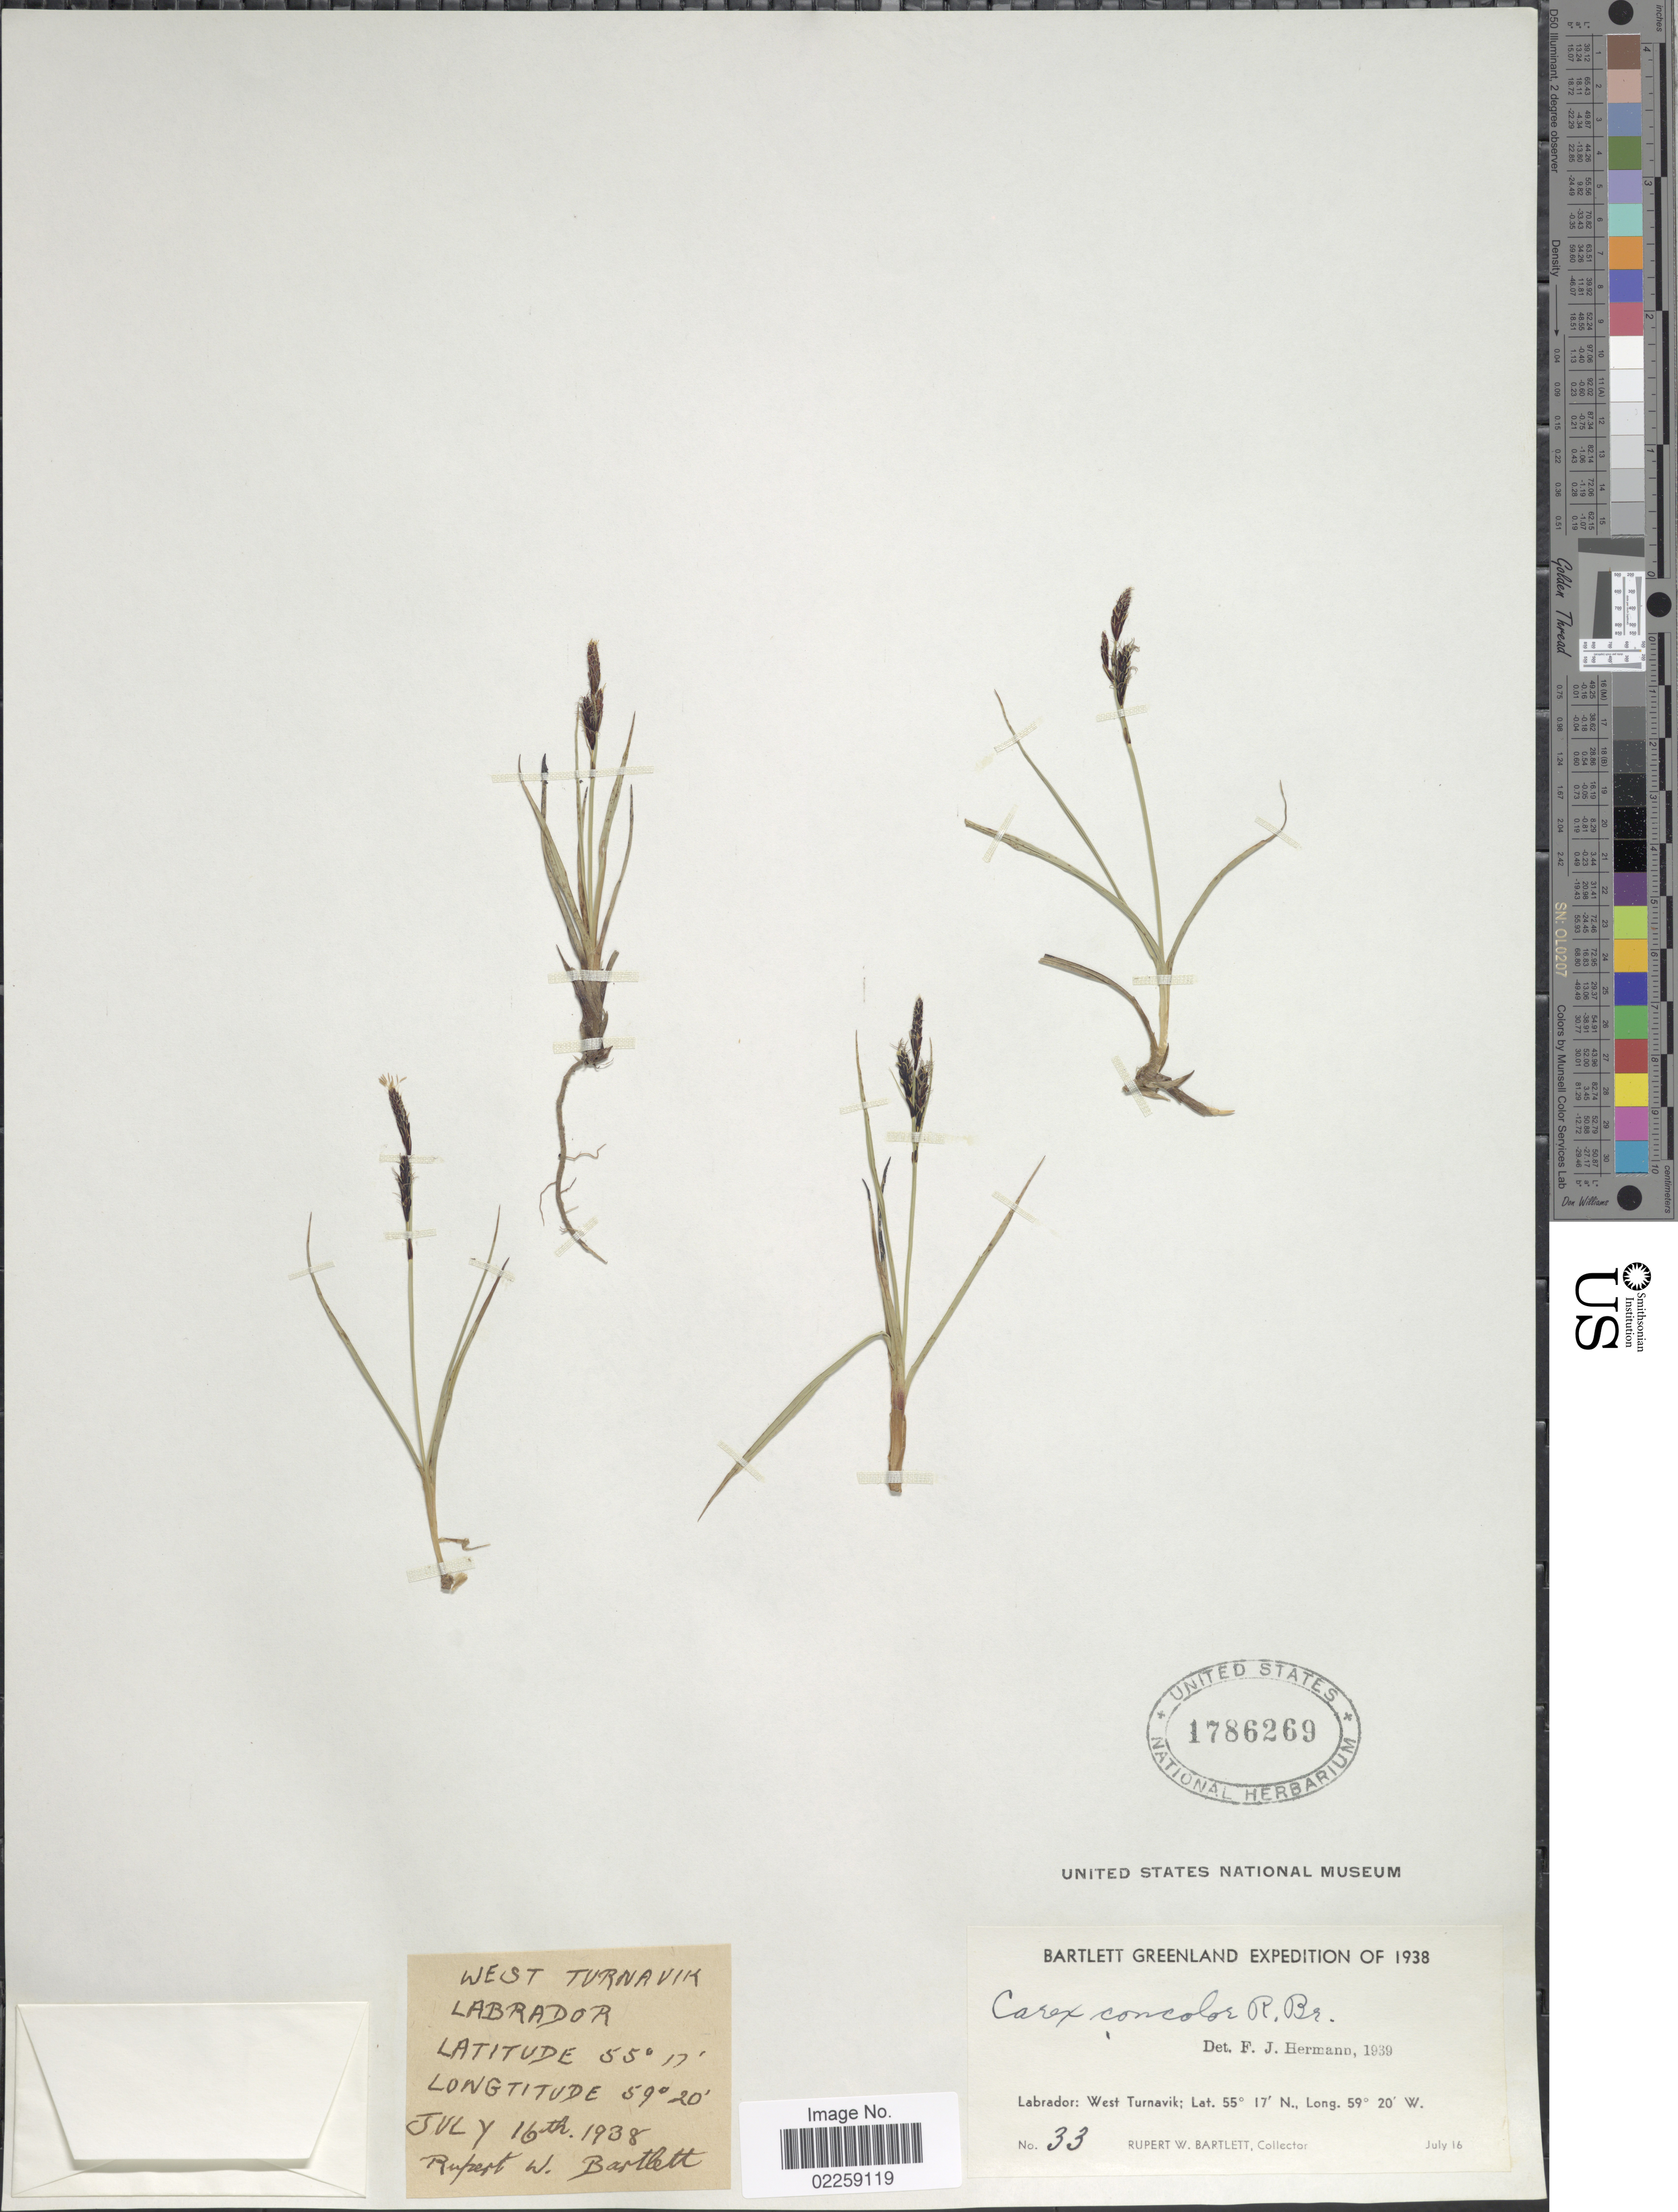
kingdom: Plantae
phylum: Tracheophyta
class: Liliopsida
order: Poales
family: Cyperaceae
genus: Carex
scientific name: Carex bigelowii subsp. bigelowii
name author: Torr. ex Schwein.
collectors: R. W. Bartlett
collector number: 33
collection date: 1938-07-16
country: Canada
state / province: Newfoundland and Labrador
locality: Greenland Expedition. Labrador: West Turnavik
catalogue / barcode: US 1786269